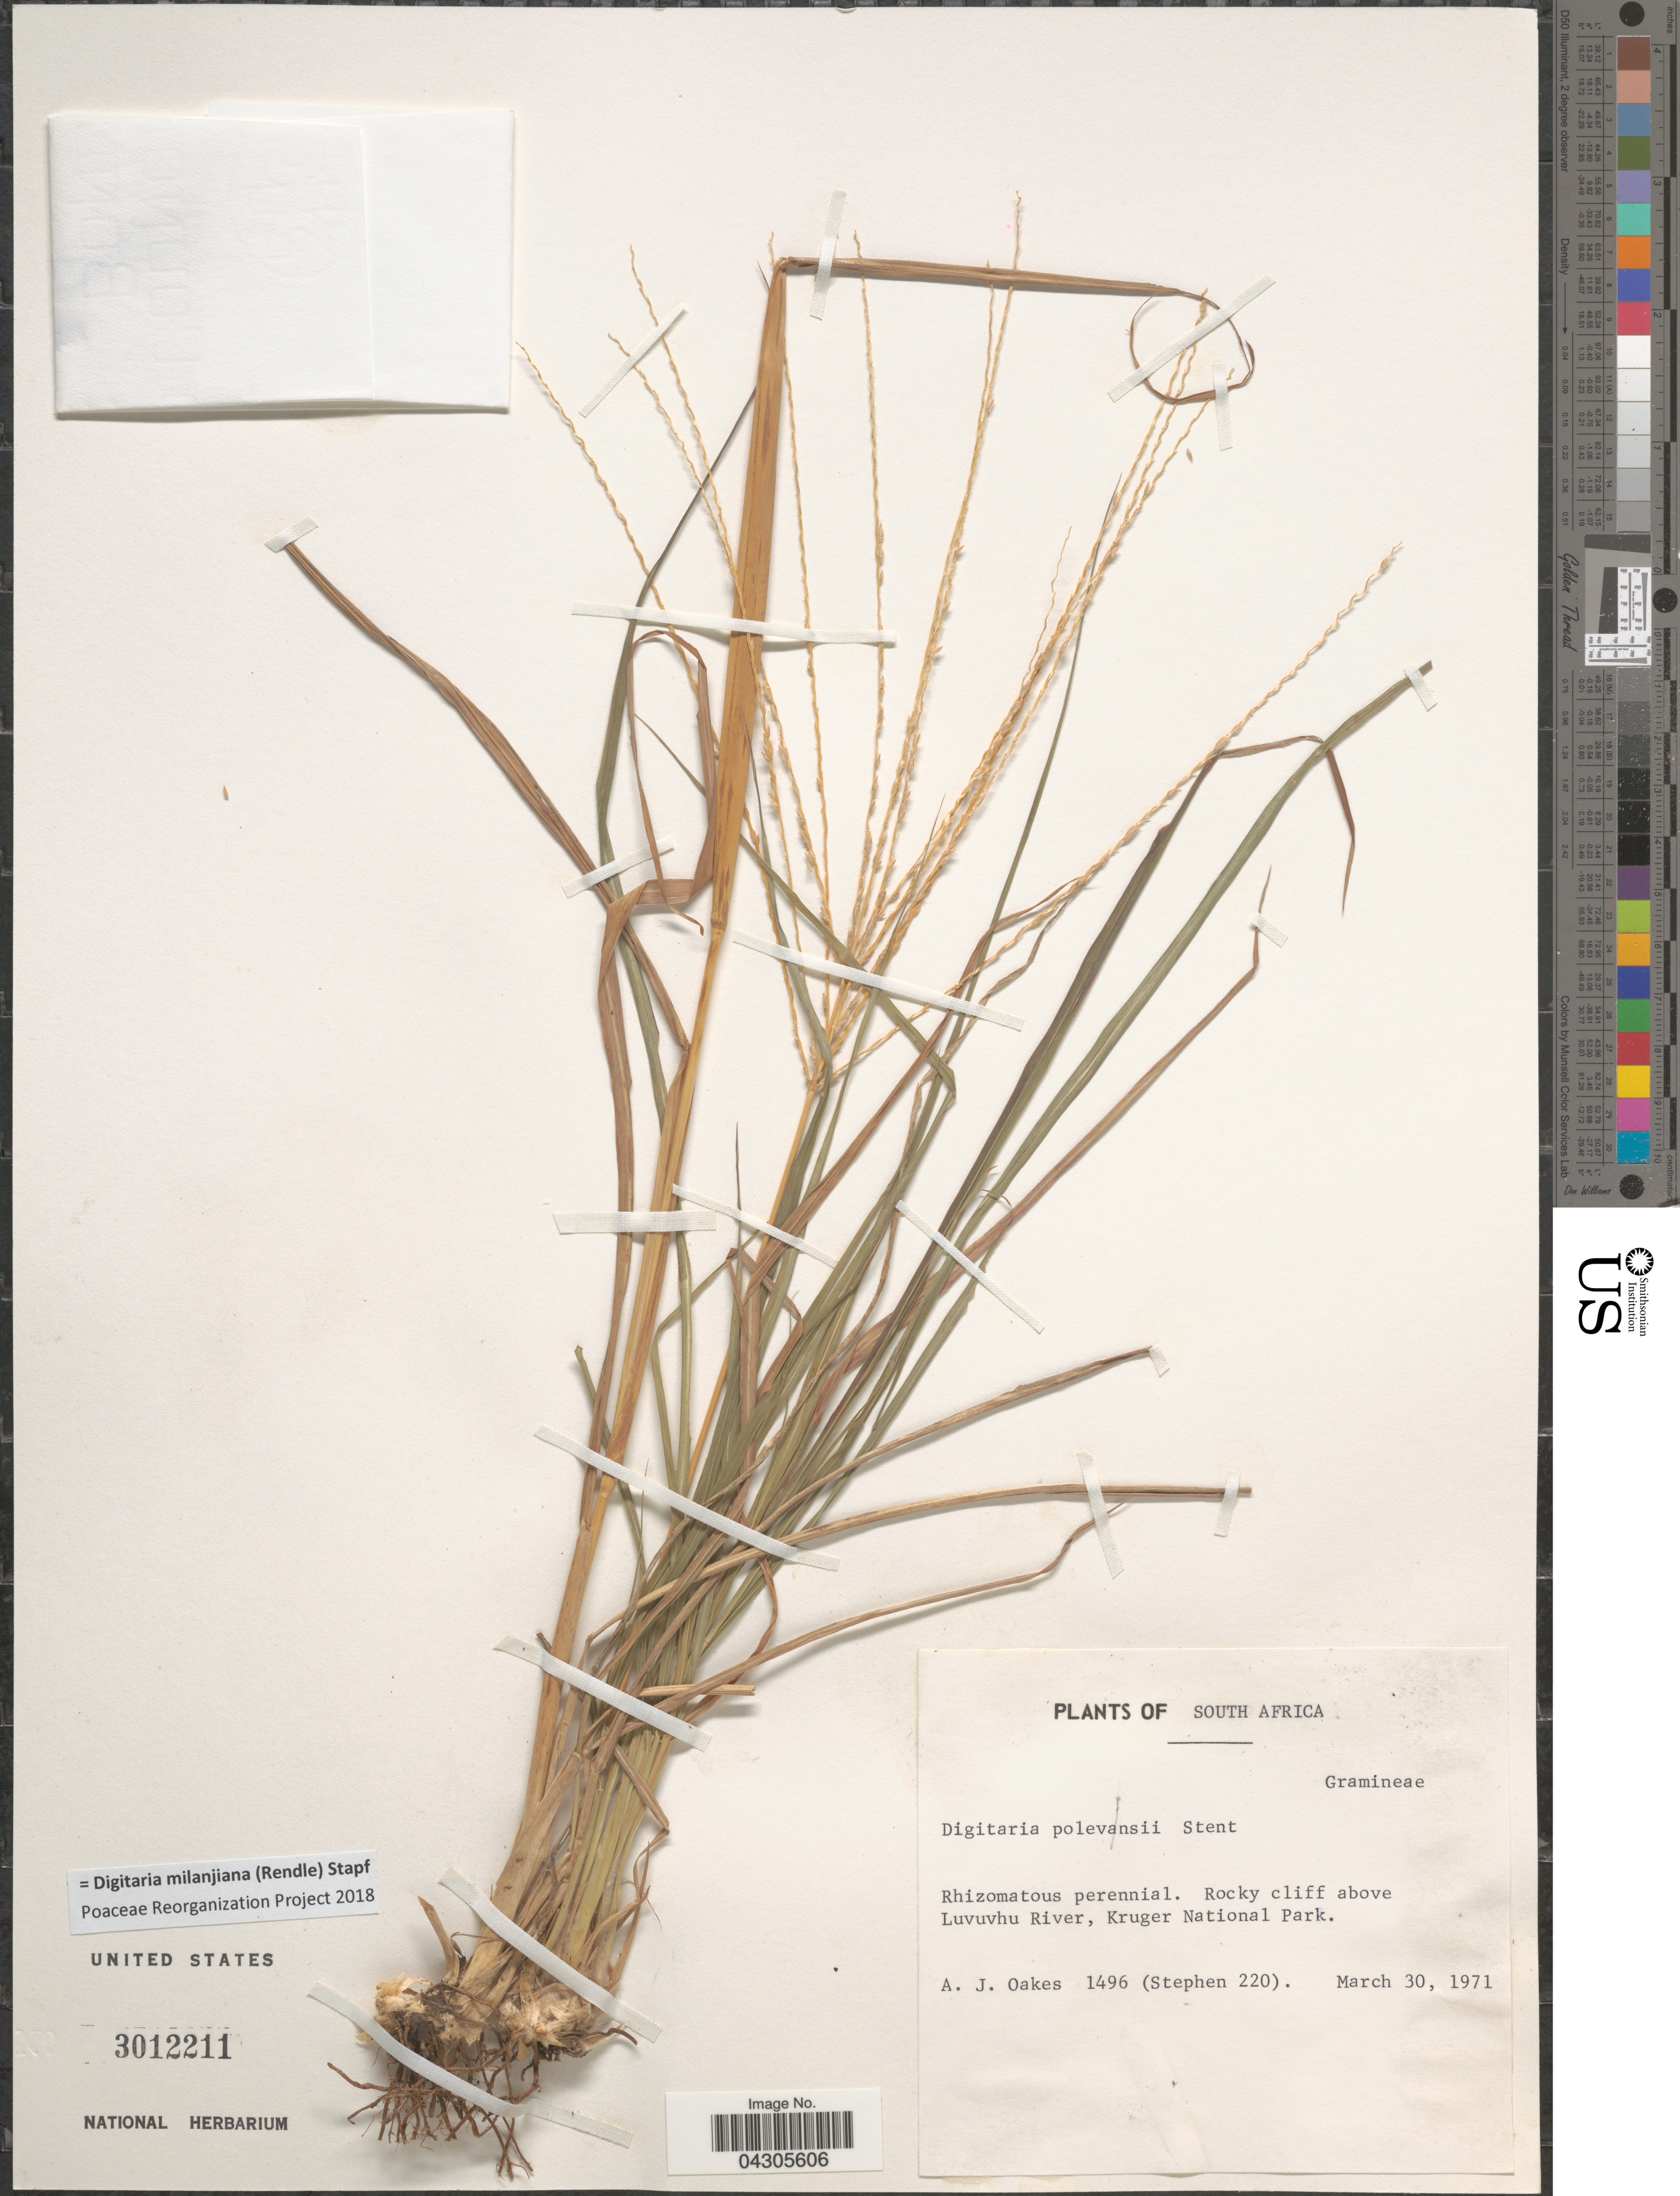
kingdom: Plantae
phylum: Tracheophyta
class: Liliopsida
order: Poales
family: Poaceae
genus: Digitaria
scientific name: Digitaria milanjiana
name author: (Rendle) Stapf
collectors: A. Oakes & Stephen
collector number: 1496/220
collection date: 1971-03-30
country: South Africa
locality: Rocky cliff above Luvuvhu River, Kruger National Park.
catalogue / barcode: US 3012211